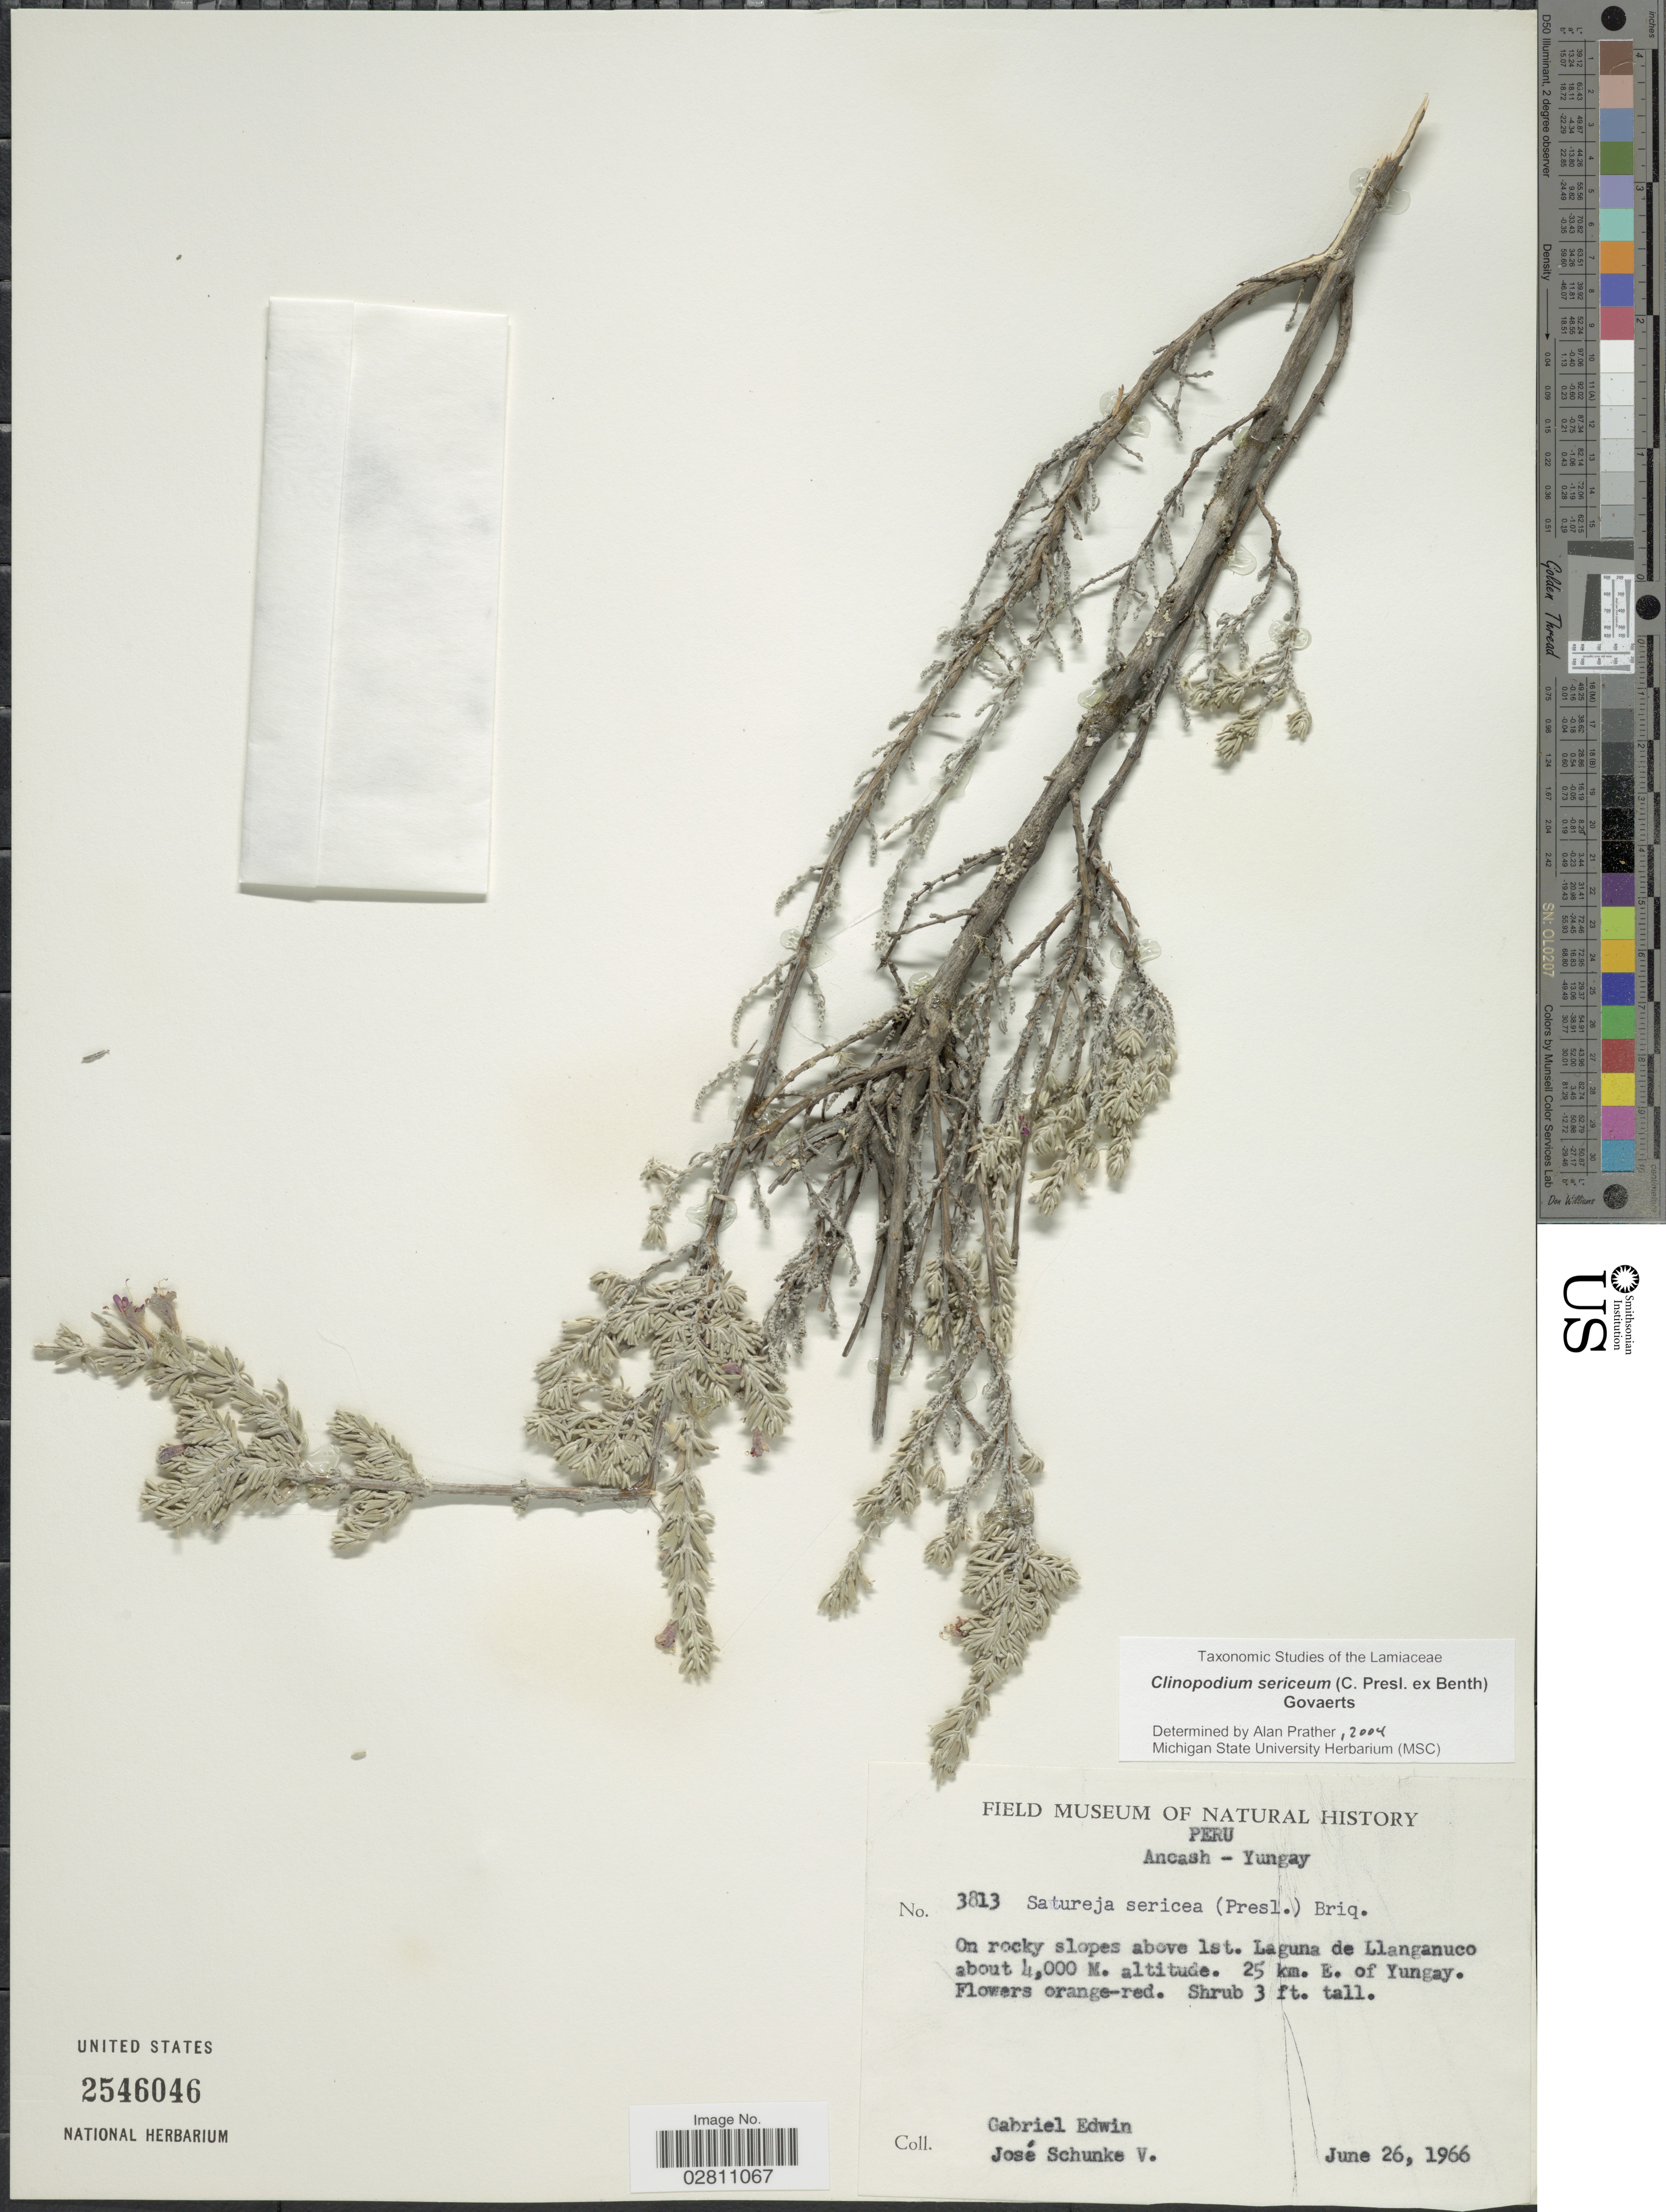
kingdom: Plantae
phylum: Tracheophyta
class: Magnoliopsida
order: Lamiales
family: Lamiaceae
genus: Clinopodium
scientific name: Clinopodium sericeum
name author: (C. Presl ex Benth.) Govaerts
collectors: G. Edwin & J. Schunke Vigo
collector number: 3813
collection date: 1966-06-26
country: Peru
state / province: Ancash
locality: Ancash - Yungay, On rocky slopes above 1st. Laguna de Llanganuco, 25 km. E. of Yungay.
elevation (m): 4000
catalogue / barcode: US 2546046